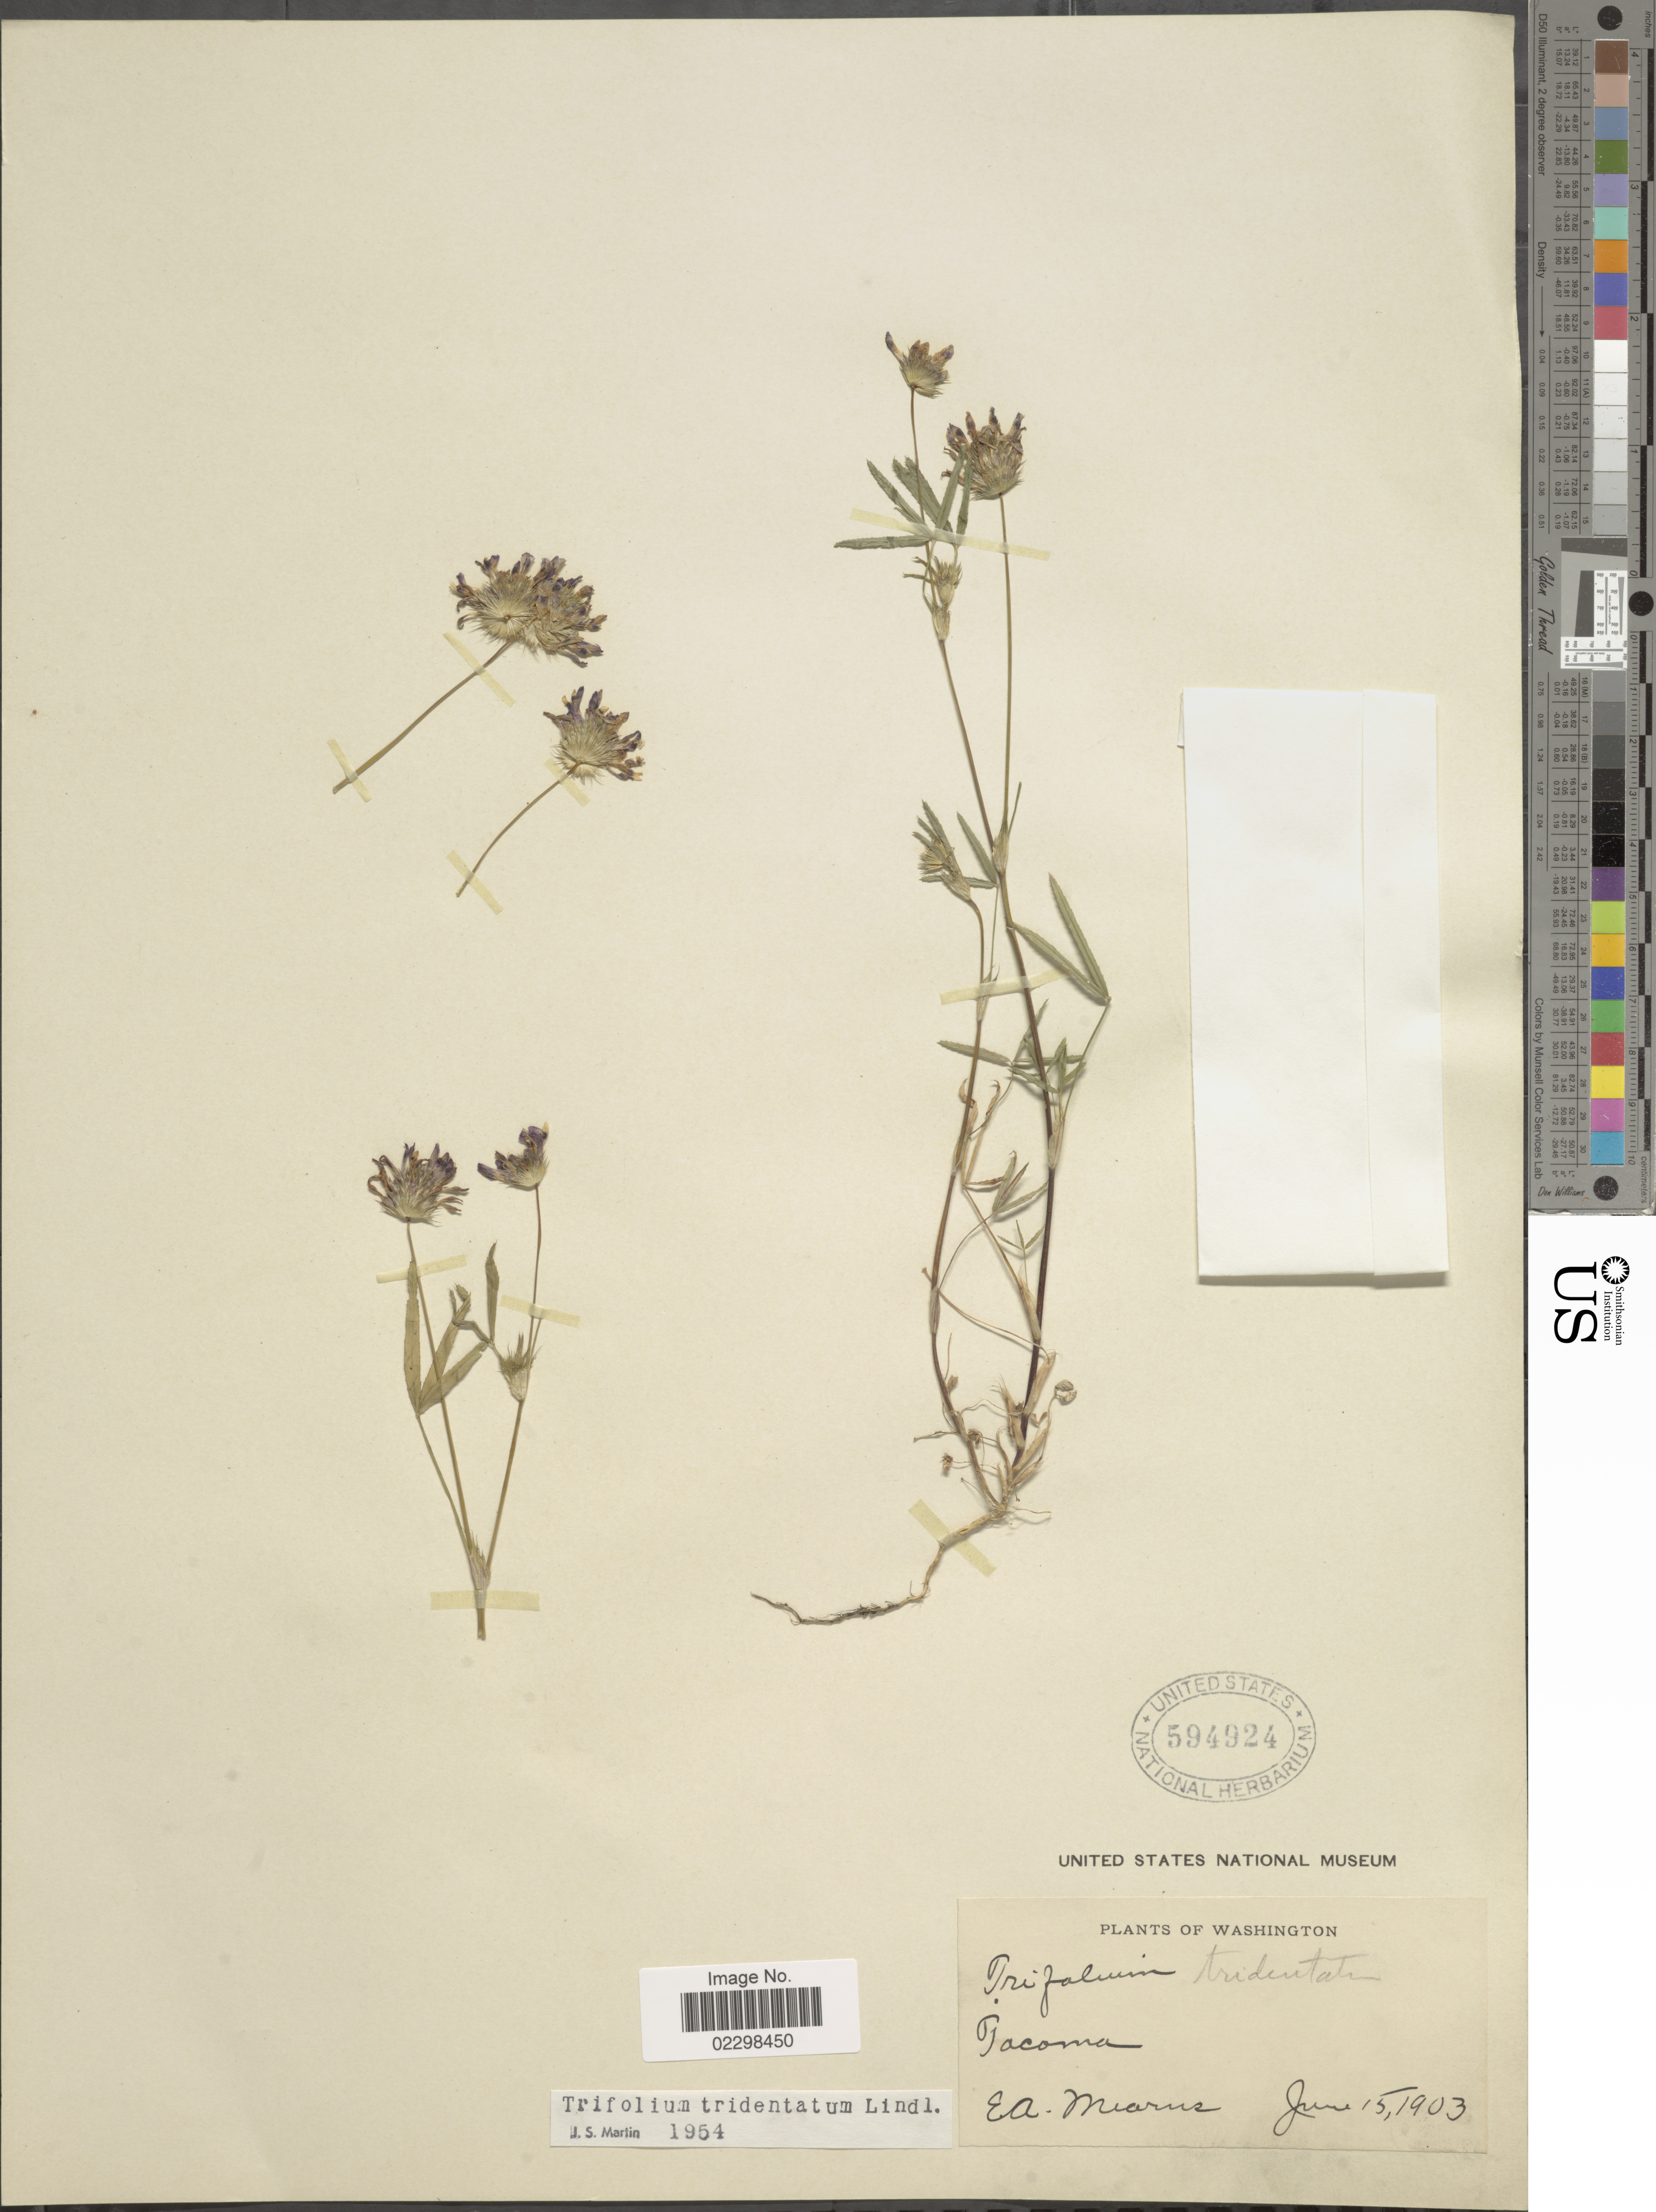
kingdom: Plantae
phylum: Tracheophyta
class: Magnoliopsida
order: Fabales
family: Fabaceae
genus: Trifolium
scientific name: Trifolium tridentatum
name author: Lindl.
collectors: E. A. Mearns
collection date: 1903-06-15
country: United States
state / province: Washington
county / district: Pierce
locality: Tacoma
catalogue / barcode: US 594924